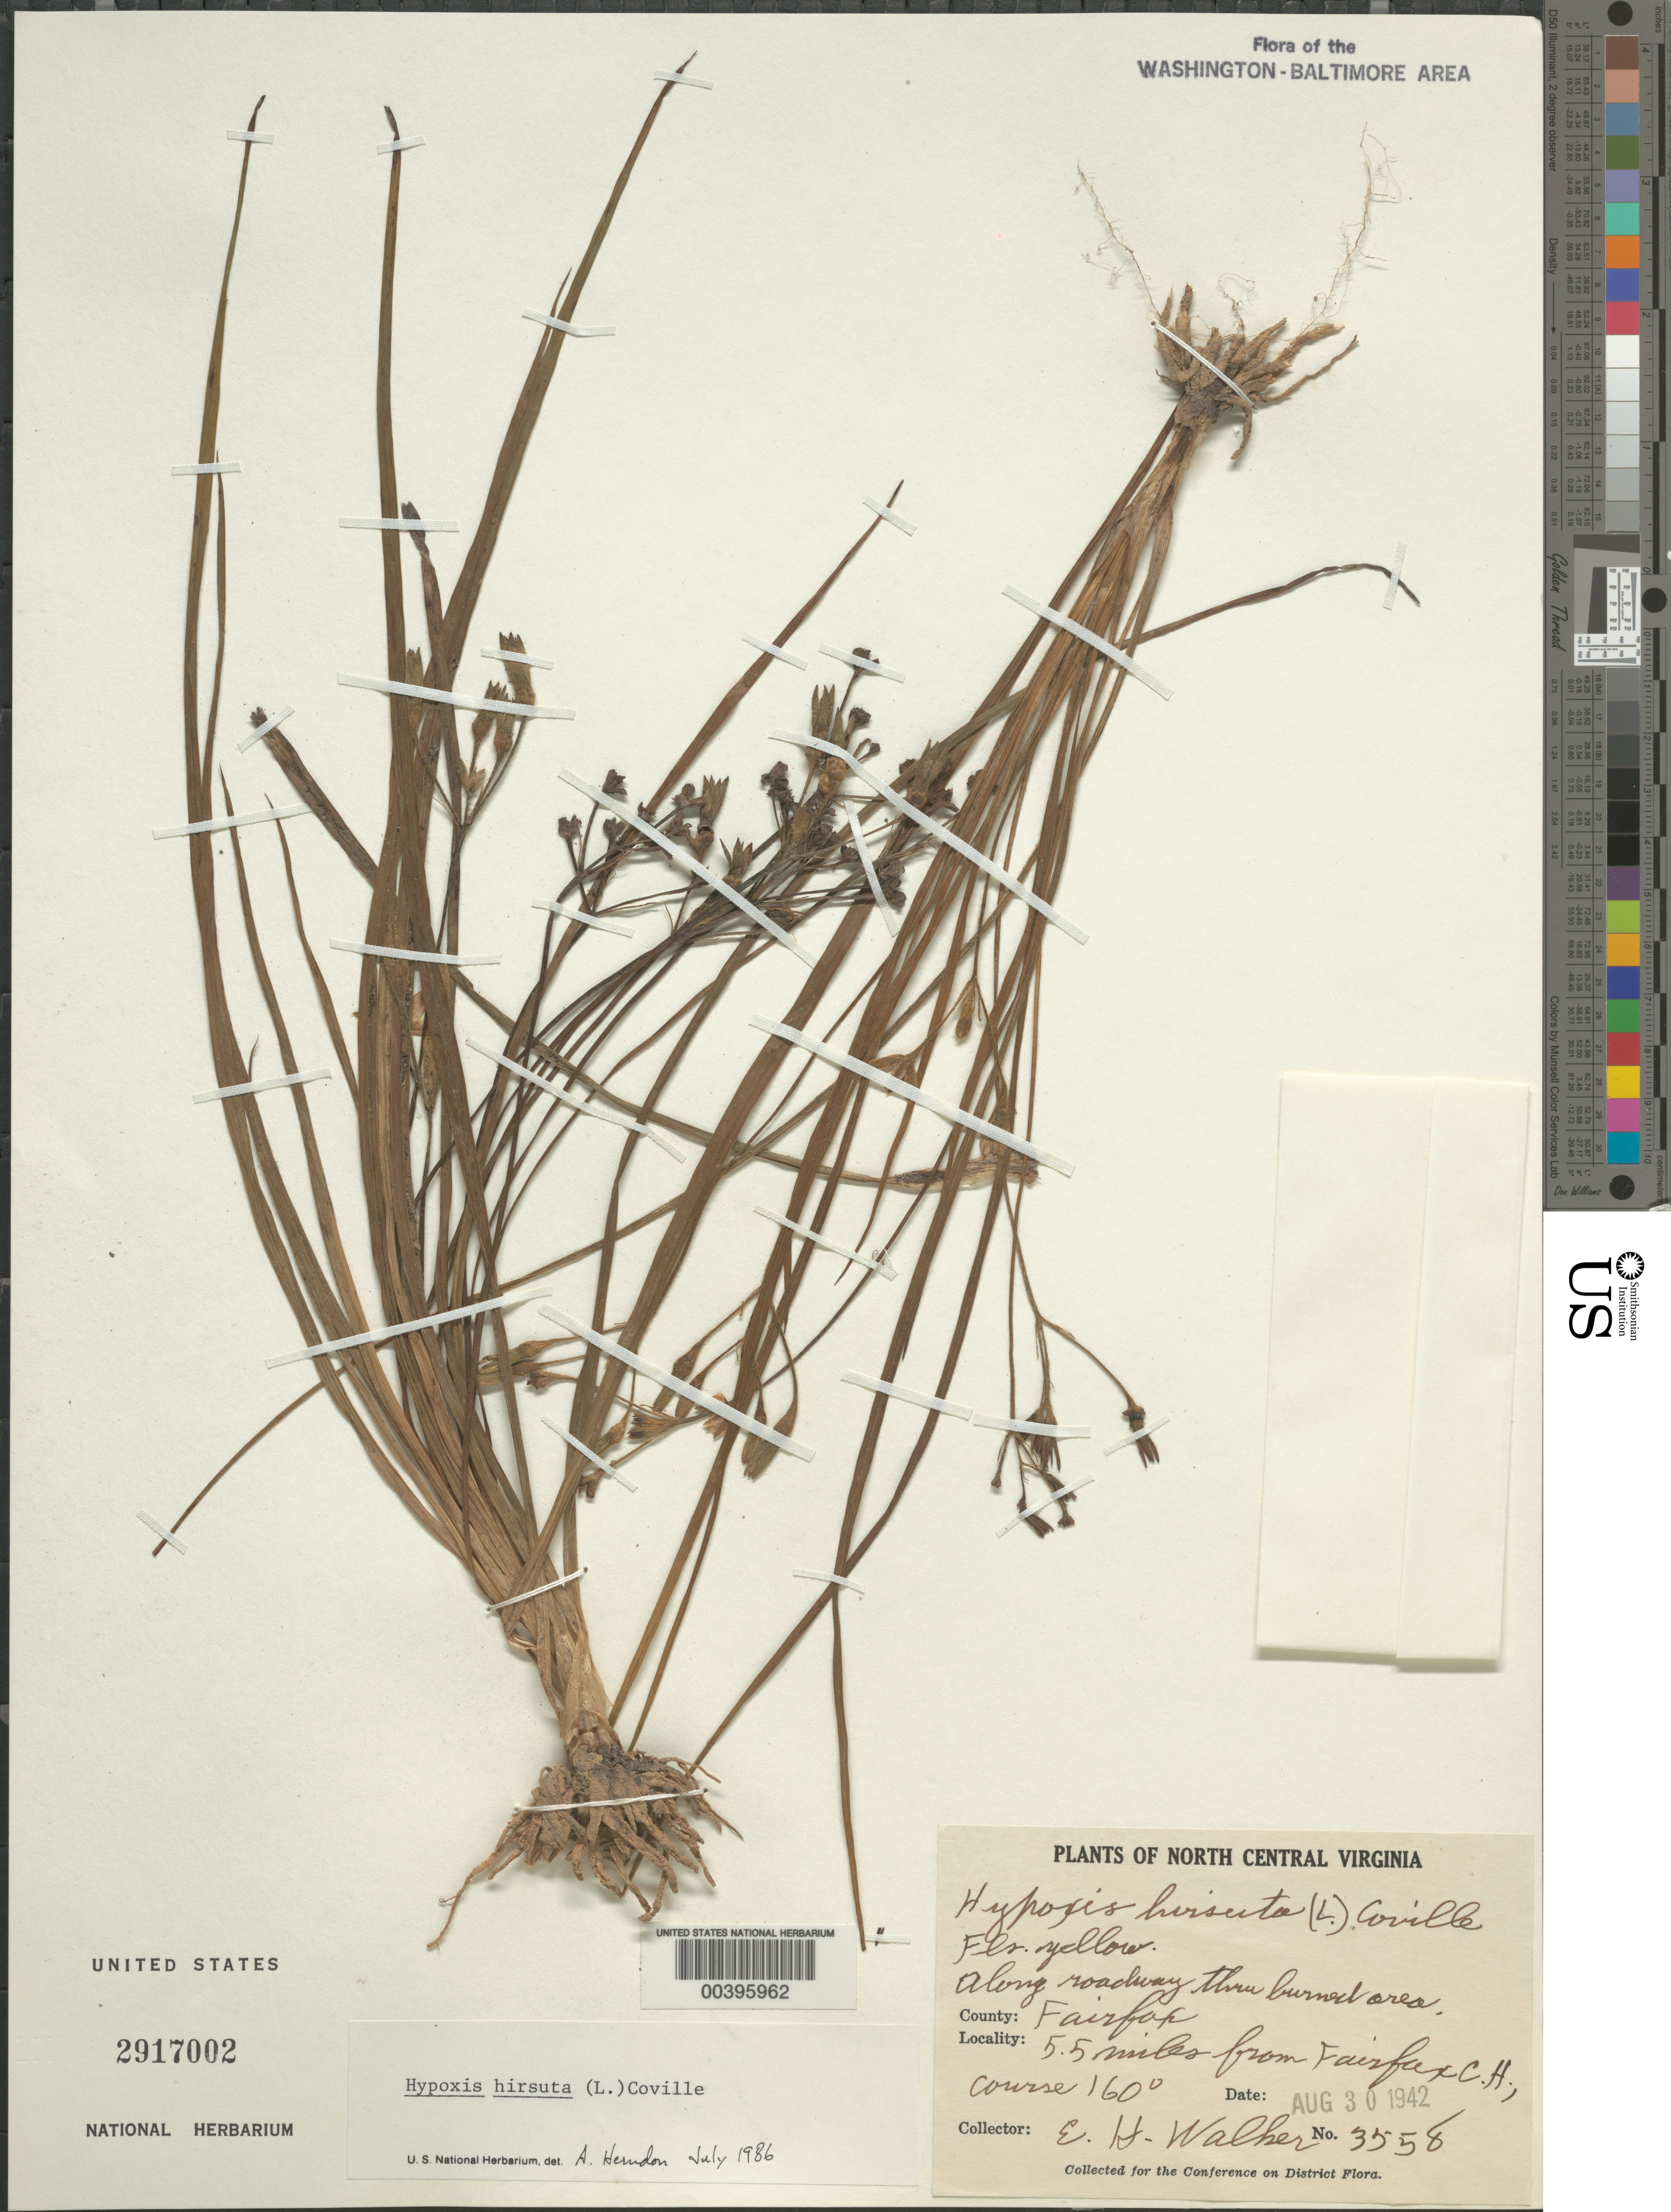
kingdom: Plantae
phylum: Tracheophyta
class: Liliopsida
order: Asparagales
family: Hypoxidaceae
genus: Hypoxis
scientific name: Hypoxis hirsuta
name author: (L.) Coville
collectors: E. H. Walker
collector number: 3558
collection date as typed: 30 Aug 1942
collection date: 1942-08-30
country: United States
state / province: Virginia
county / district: Fairfax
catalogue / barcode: US 2917002